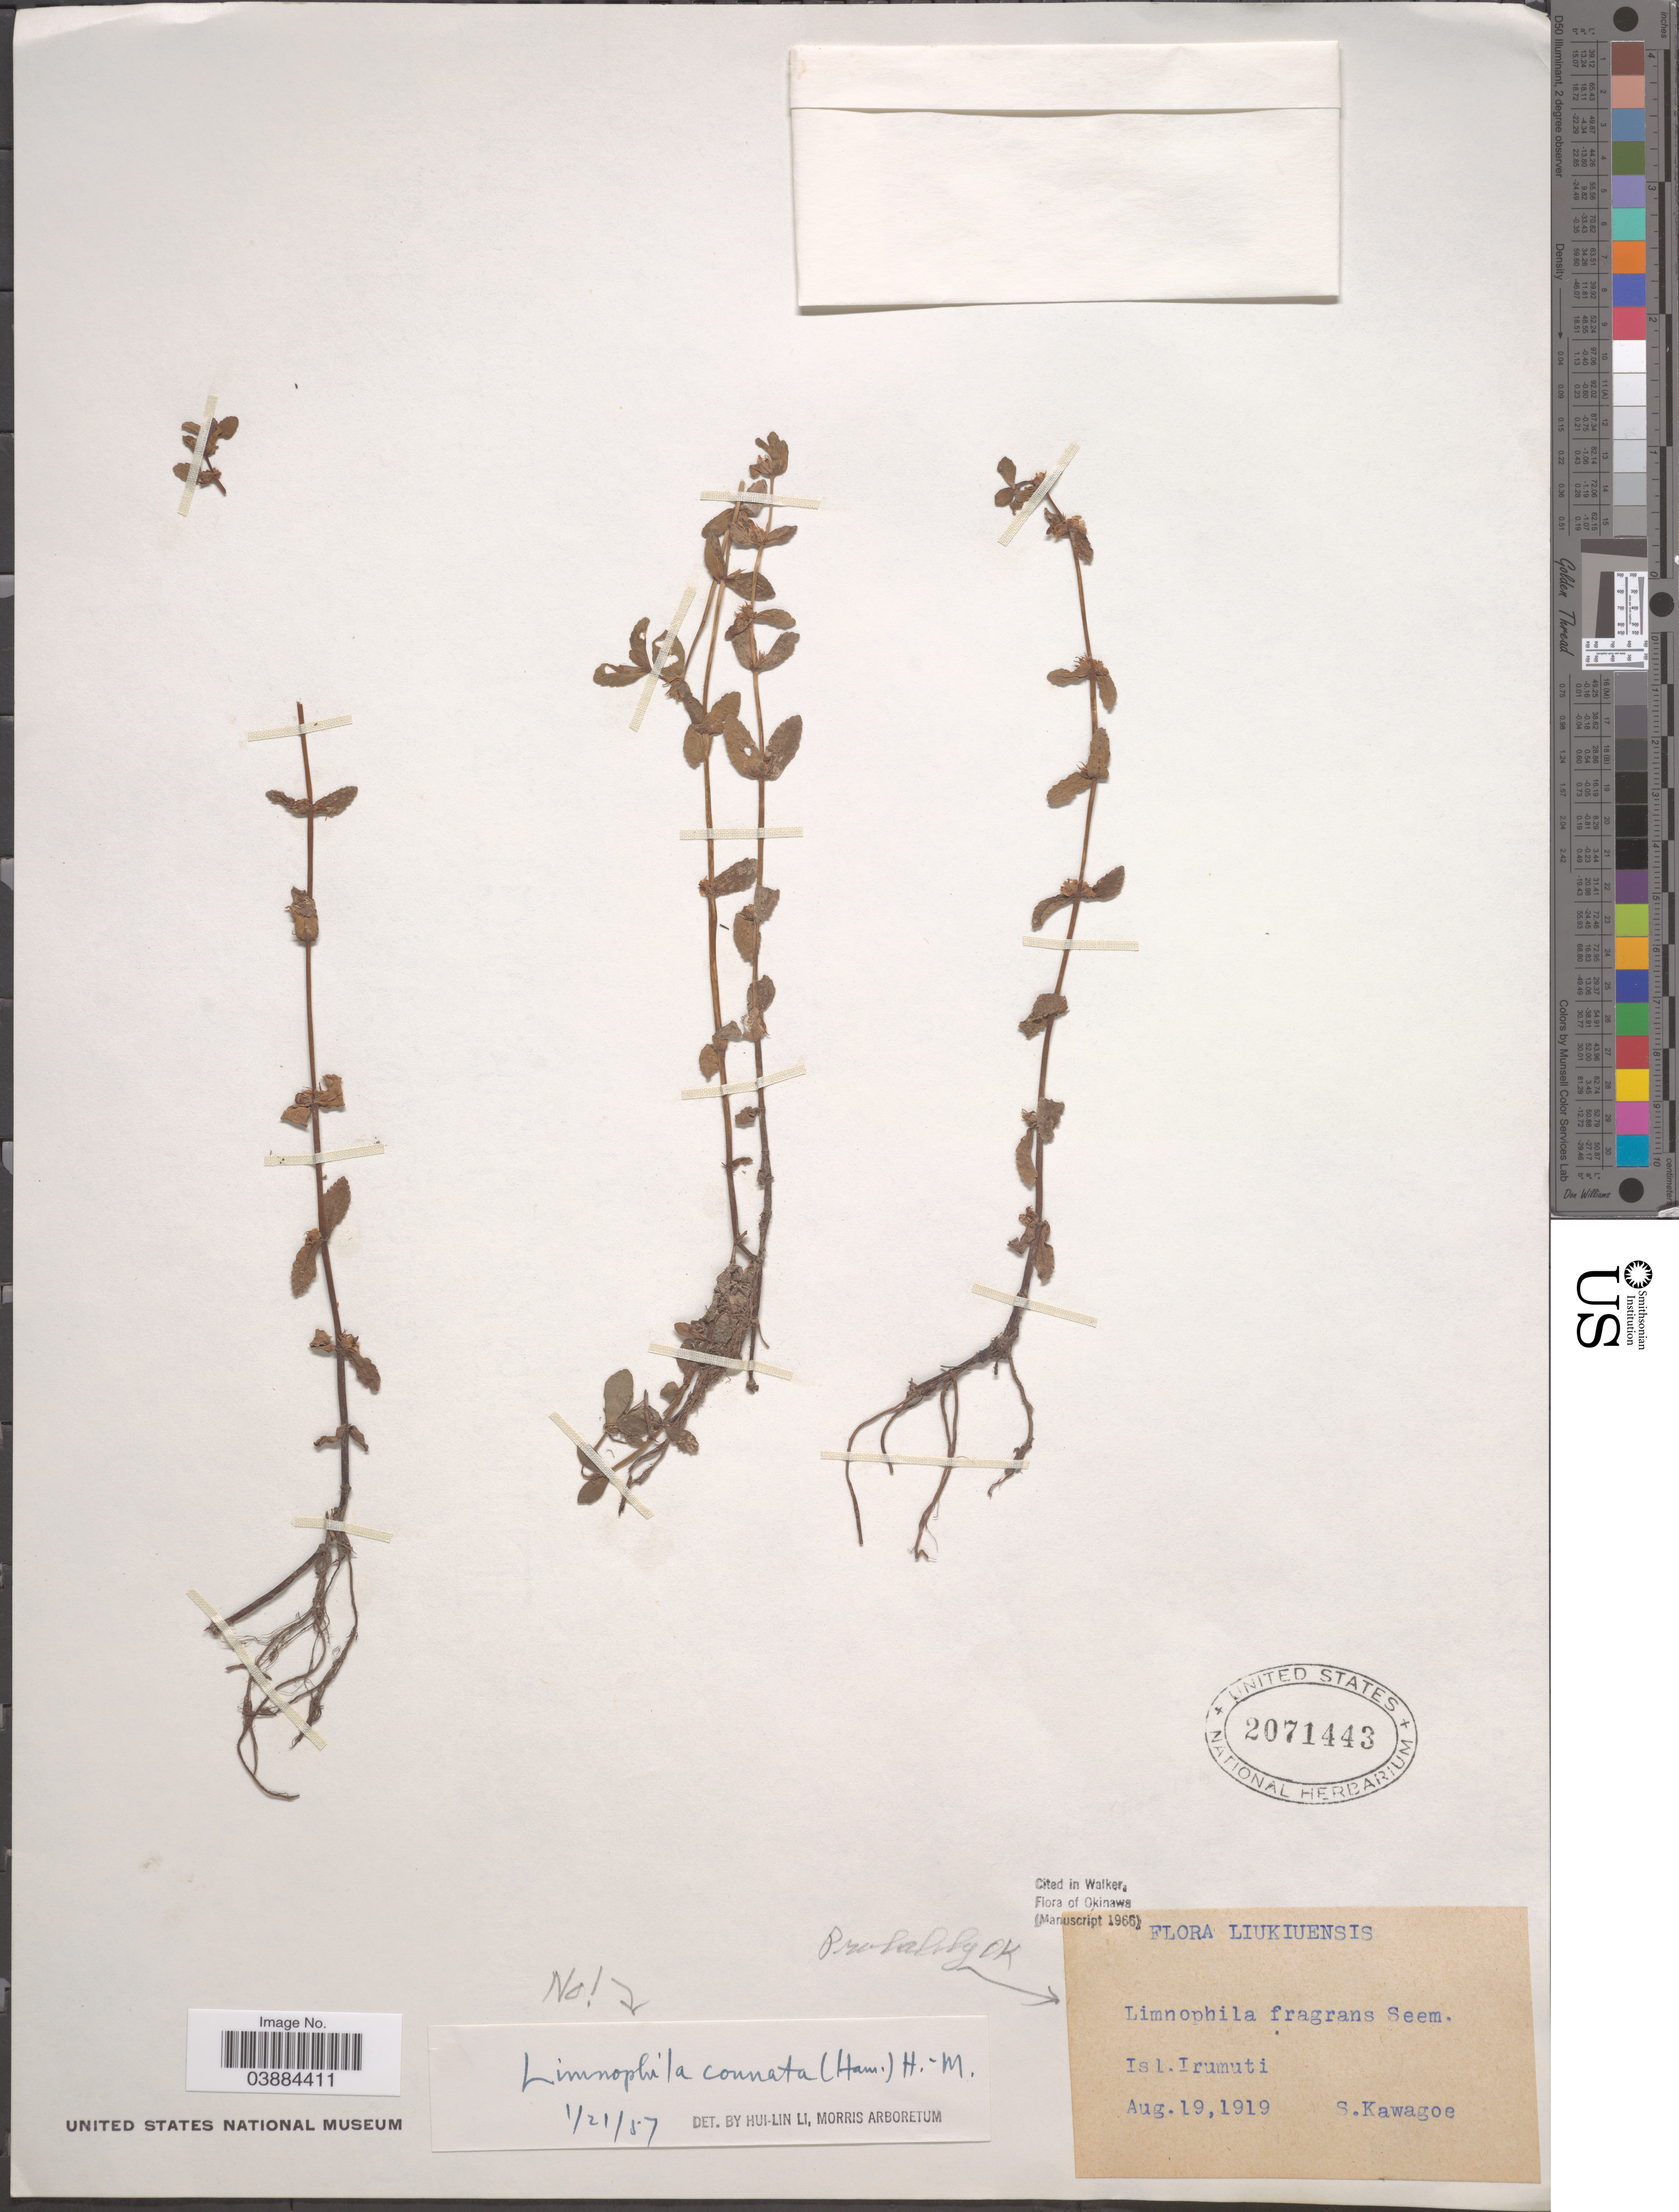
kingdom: Plantae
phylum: Tracheophyta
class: Magnoliopsida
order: Lamiales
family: Plantaginaceae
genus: Limnophila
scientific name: Limnophila fragrans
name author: Seem.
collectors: S. Kawagoe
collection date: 1919-08-19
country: Japan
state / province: Okinawa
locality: Liukiuensis. Isl. Irumuti.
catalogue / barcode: US 2071443